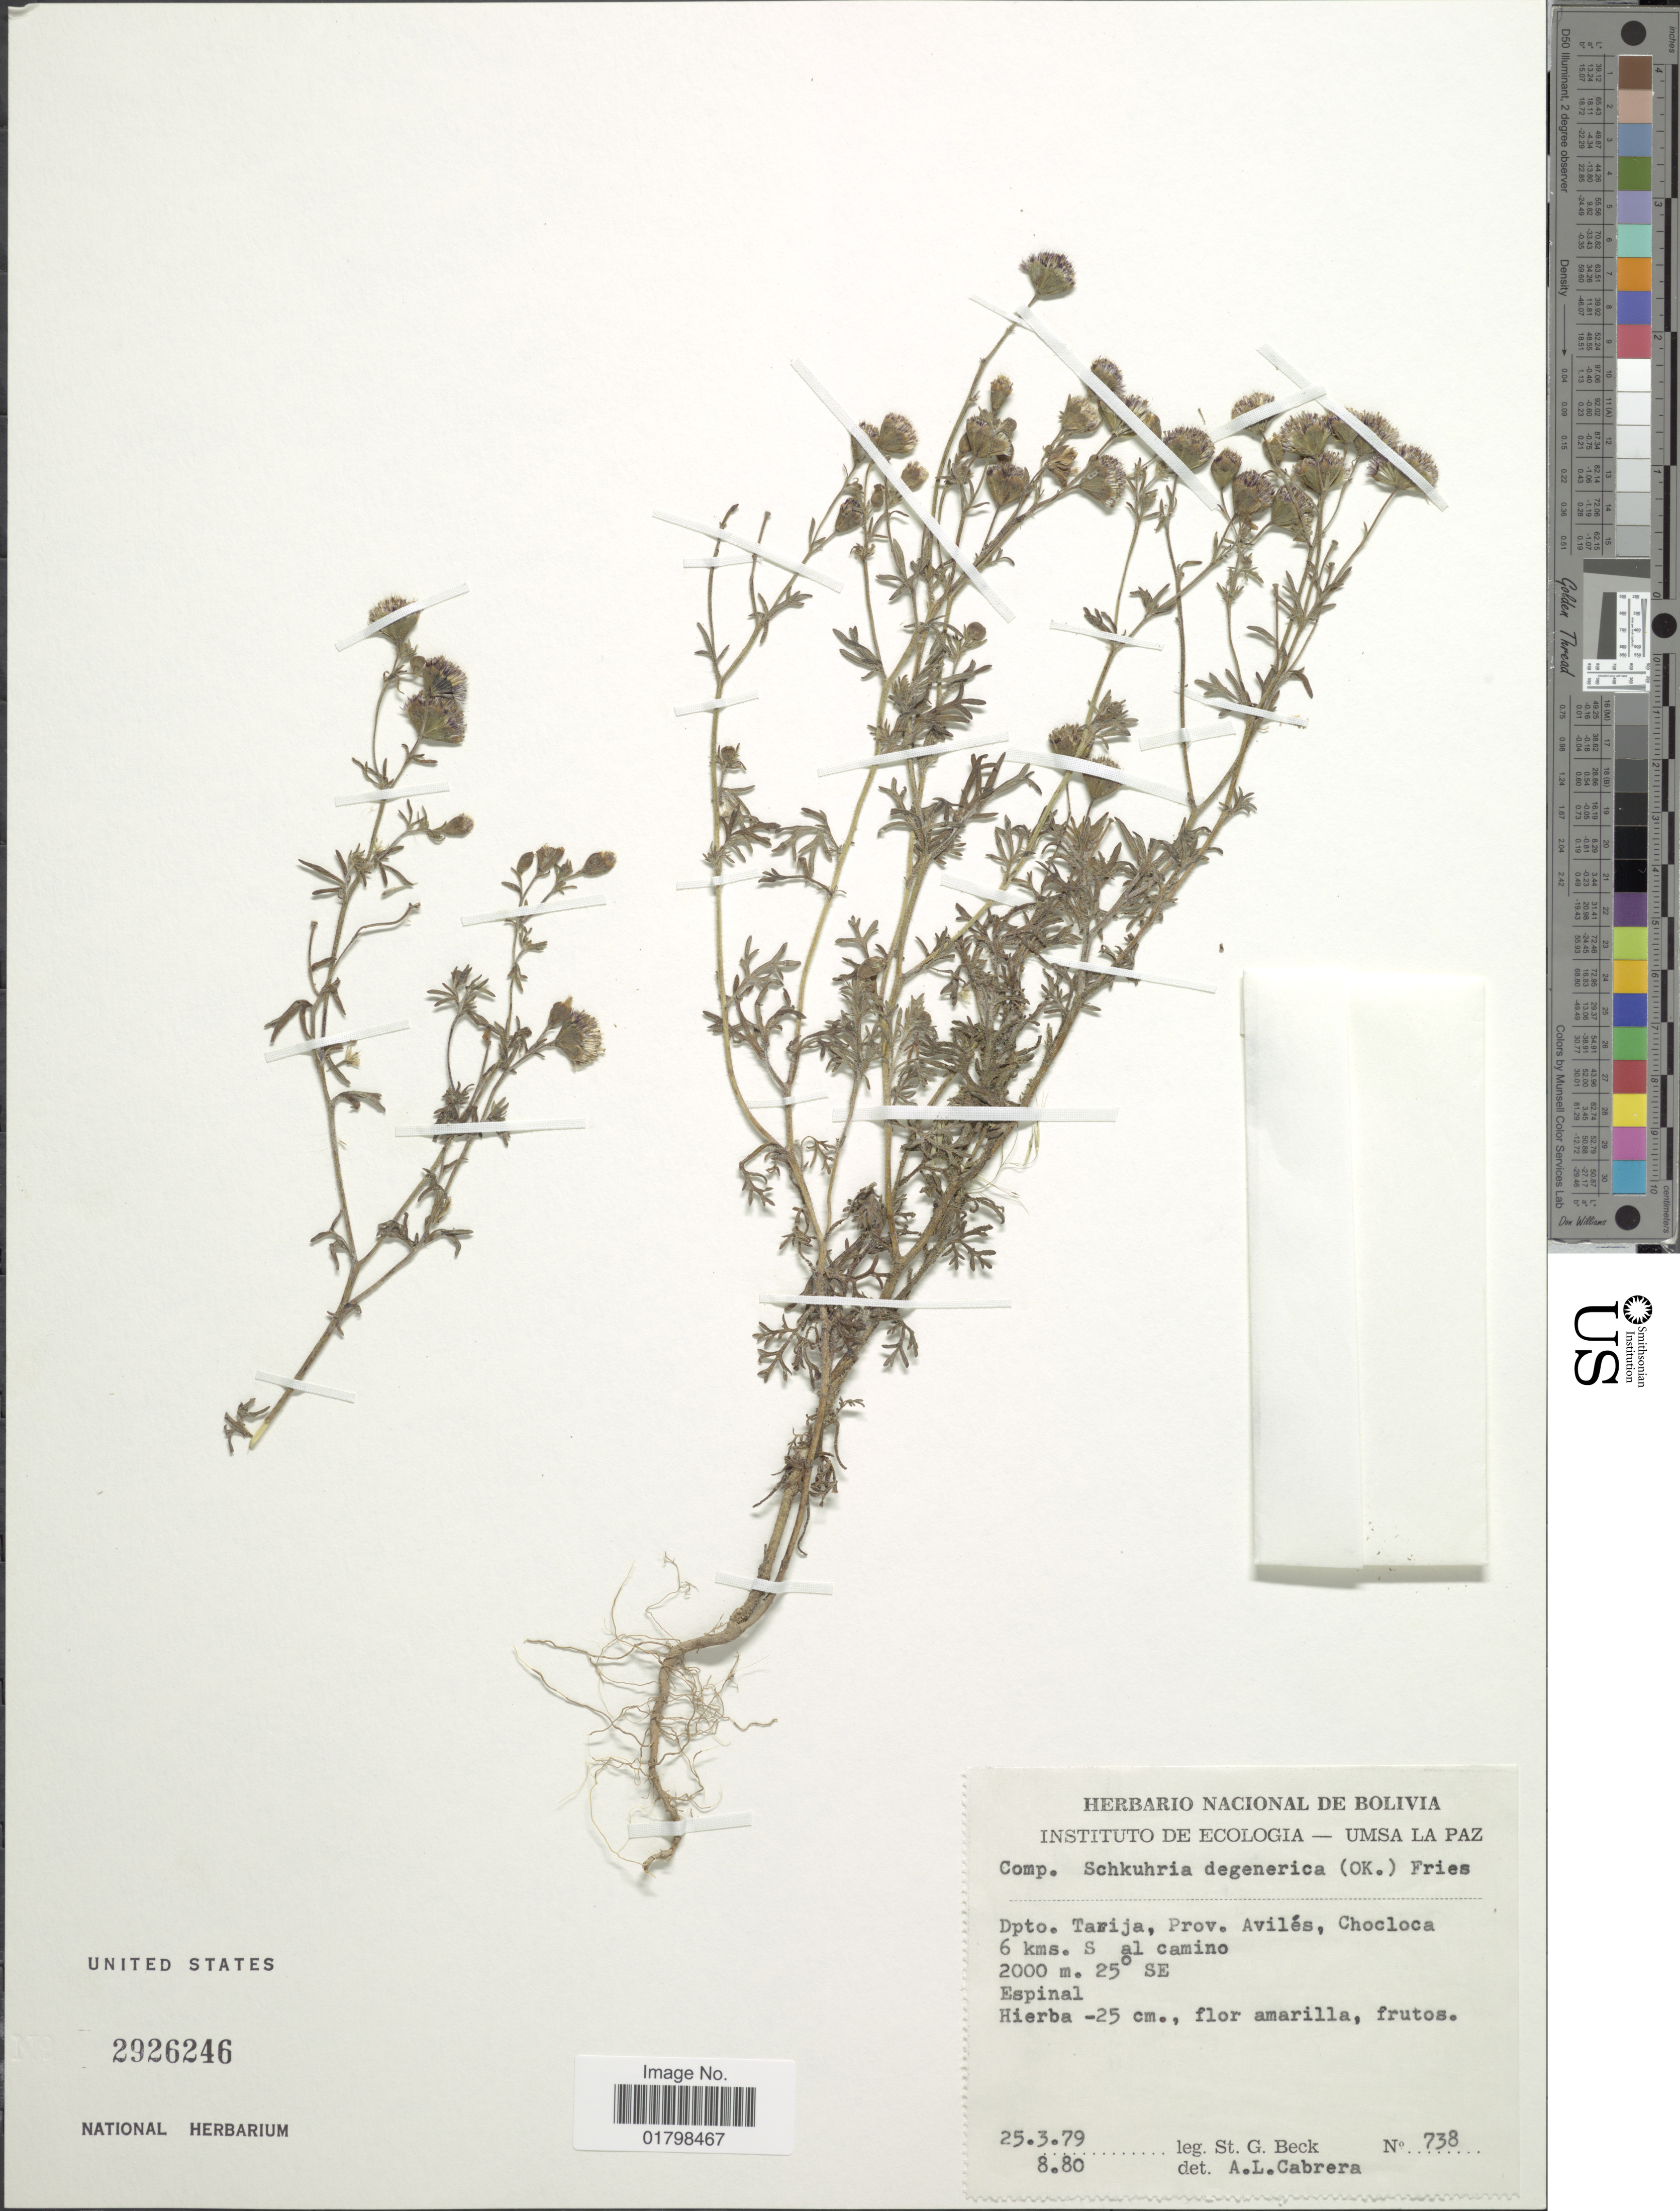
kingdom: Plantae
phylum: Tracheophyta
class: Magnoliopsida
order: Asterales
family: Asteraceae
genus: Schkuhria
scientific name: Schkuhria multiflora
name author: Hook. & Arn.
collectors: S. G. Beck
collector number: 738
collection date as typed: Transcribed d/m/y: 25/3/79 to 25/8/80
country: Bolivia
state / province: Tarija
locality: Prov. Aviles, Chocloca 6 kms. S al camino 25° SE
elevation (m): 2000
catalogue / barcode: US 2926246